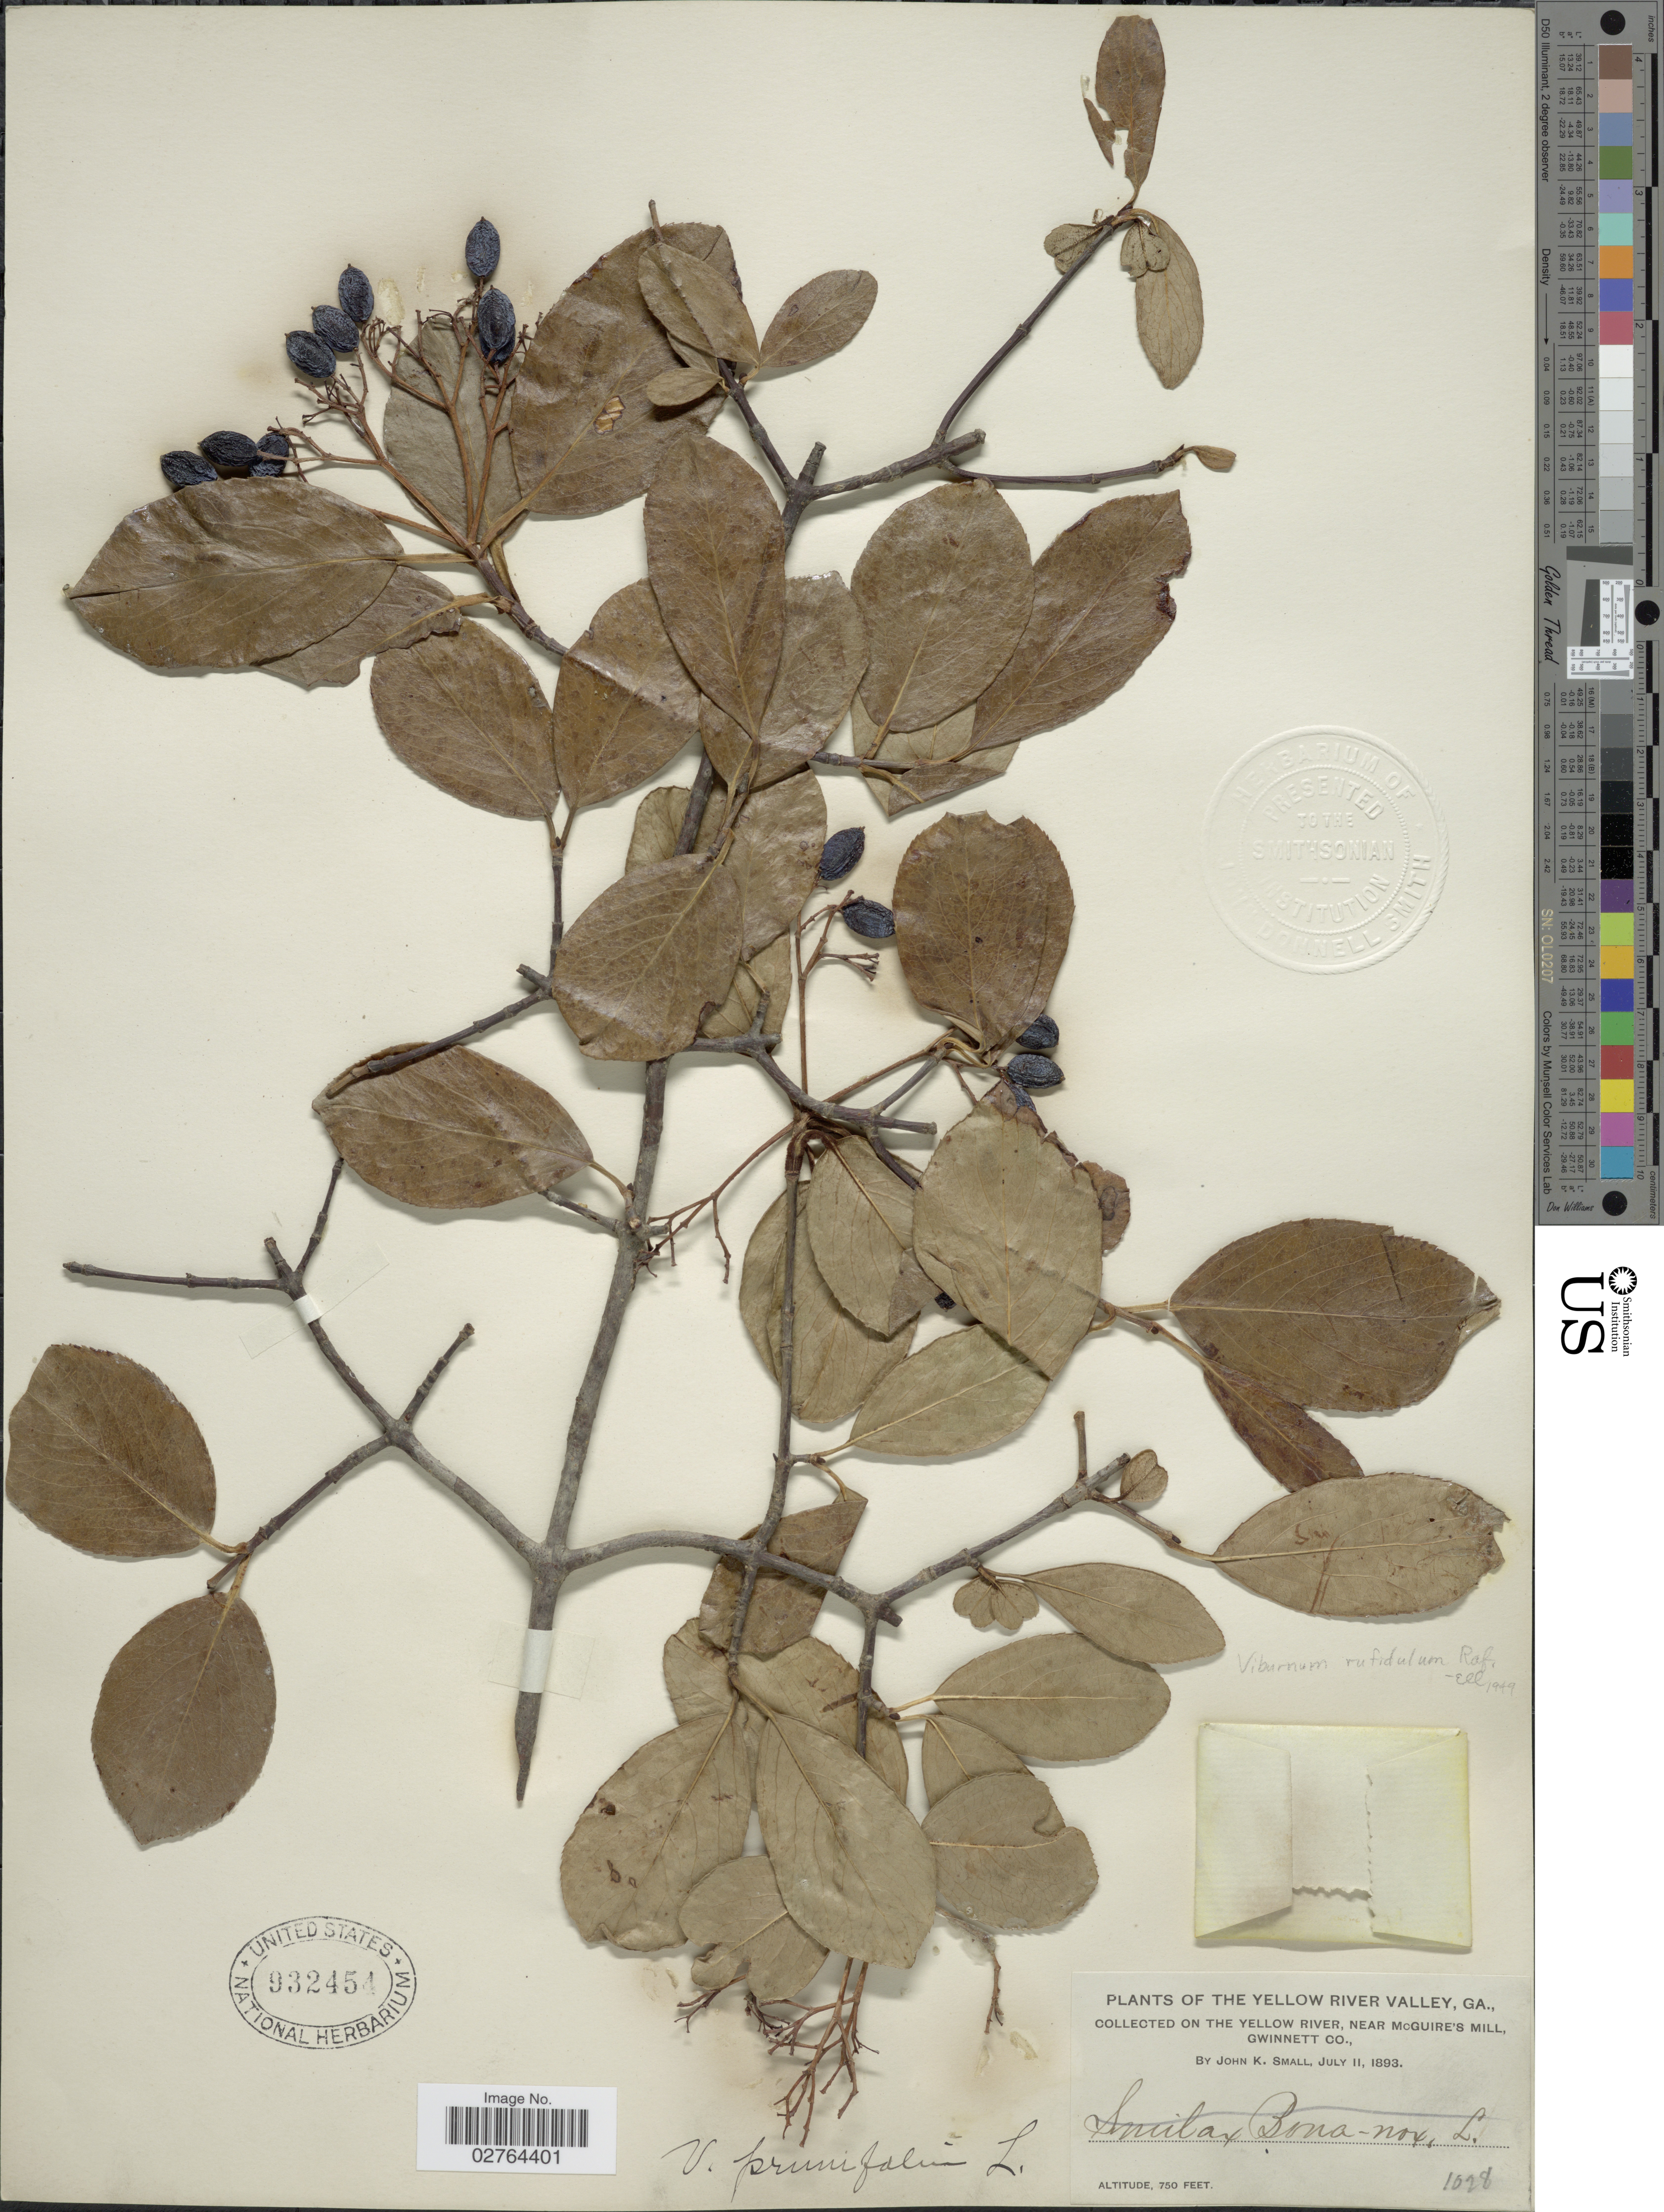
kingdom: Plantae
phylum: Tracheophyta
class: Magnoliopsida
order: Dipsacales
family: Viburnaceae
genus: Viburnum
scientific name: Viburnum rufidulum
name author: Raf.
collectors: J. K. Small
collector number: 1028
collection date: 1893-07-11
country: United States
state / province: Georgia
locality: The Yellow River Valley, Yellow River, near McGuire's Mill, Gwinnett Co.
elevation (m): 229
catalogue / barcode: US 932454